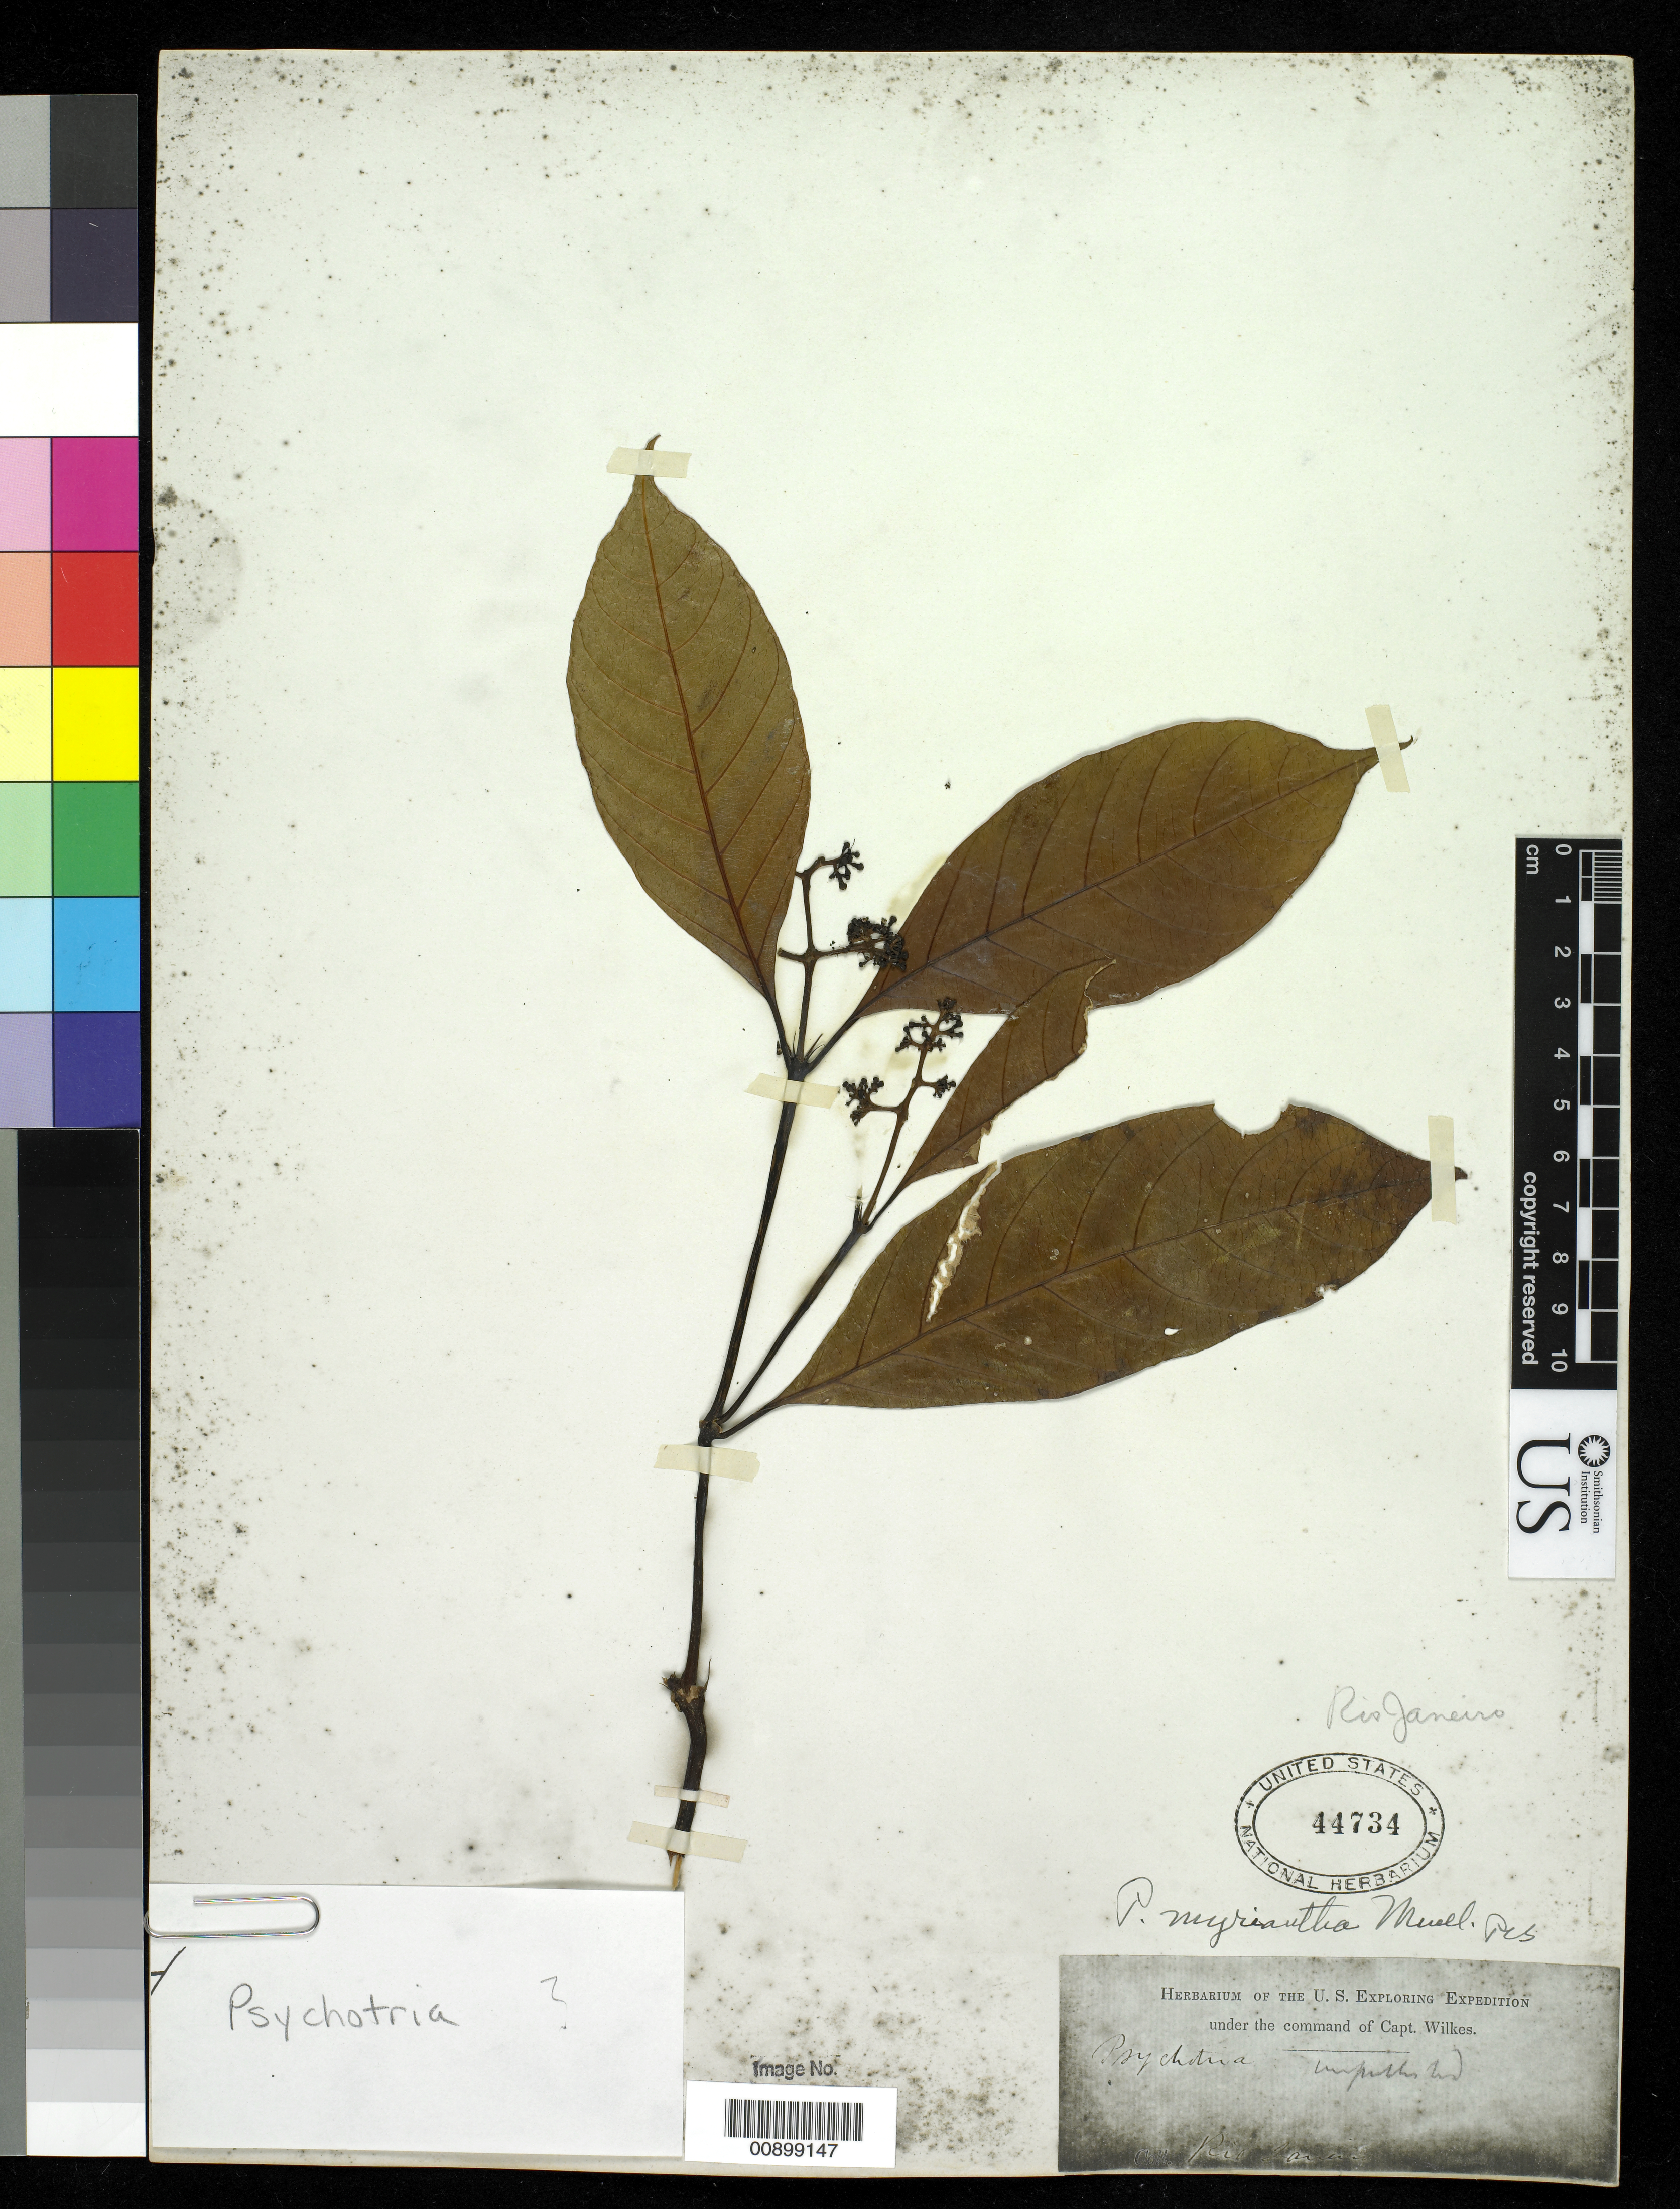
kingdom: Plantae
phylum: Tracheophyta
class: Magnoliopsida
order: Gentianales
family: Rubiaceae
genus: Psychotria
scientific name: Psychotria myriantha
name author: Müll. Arg.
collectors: Wilkes Explor. Exped.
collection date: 1838/1842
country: Brazil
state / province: Rio de Janeiro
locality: Rio Janeiro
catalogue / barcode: US 44734